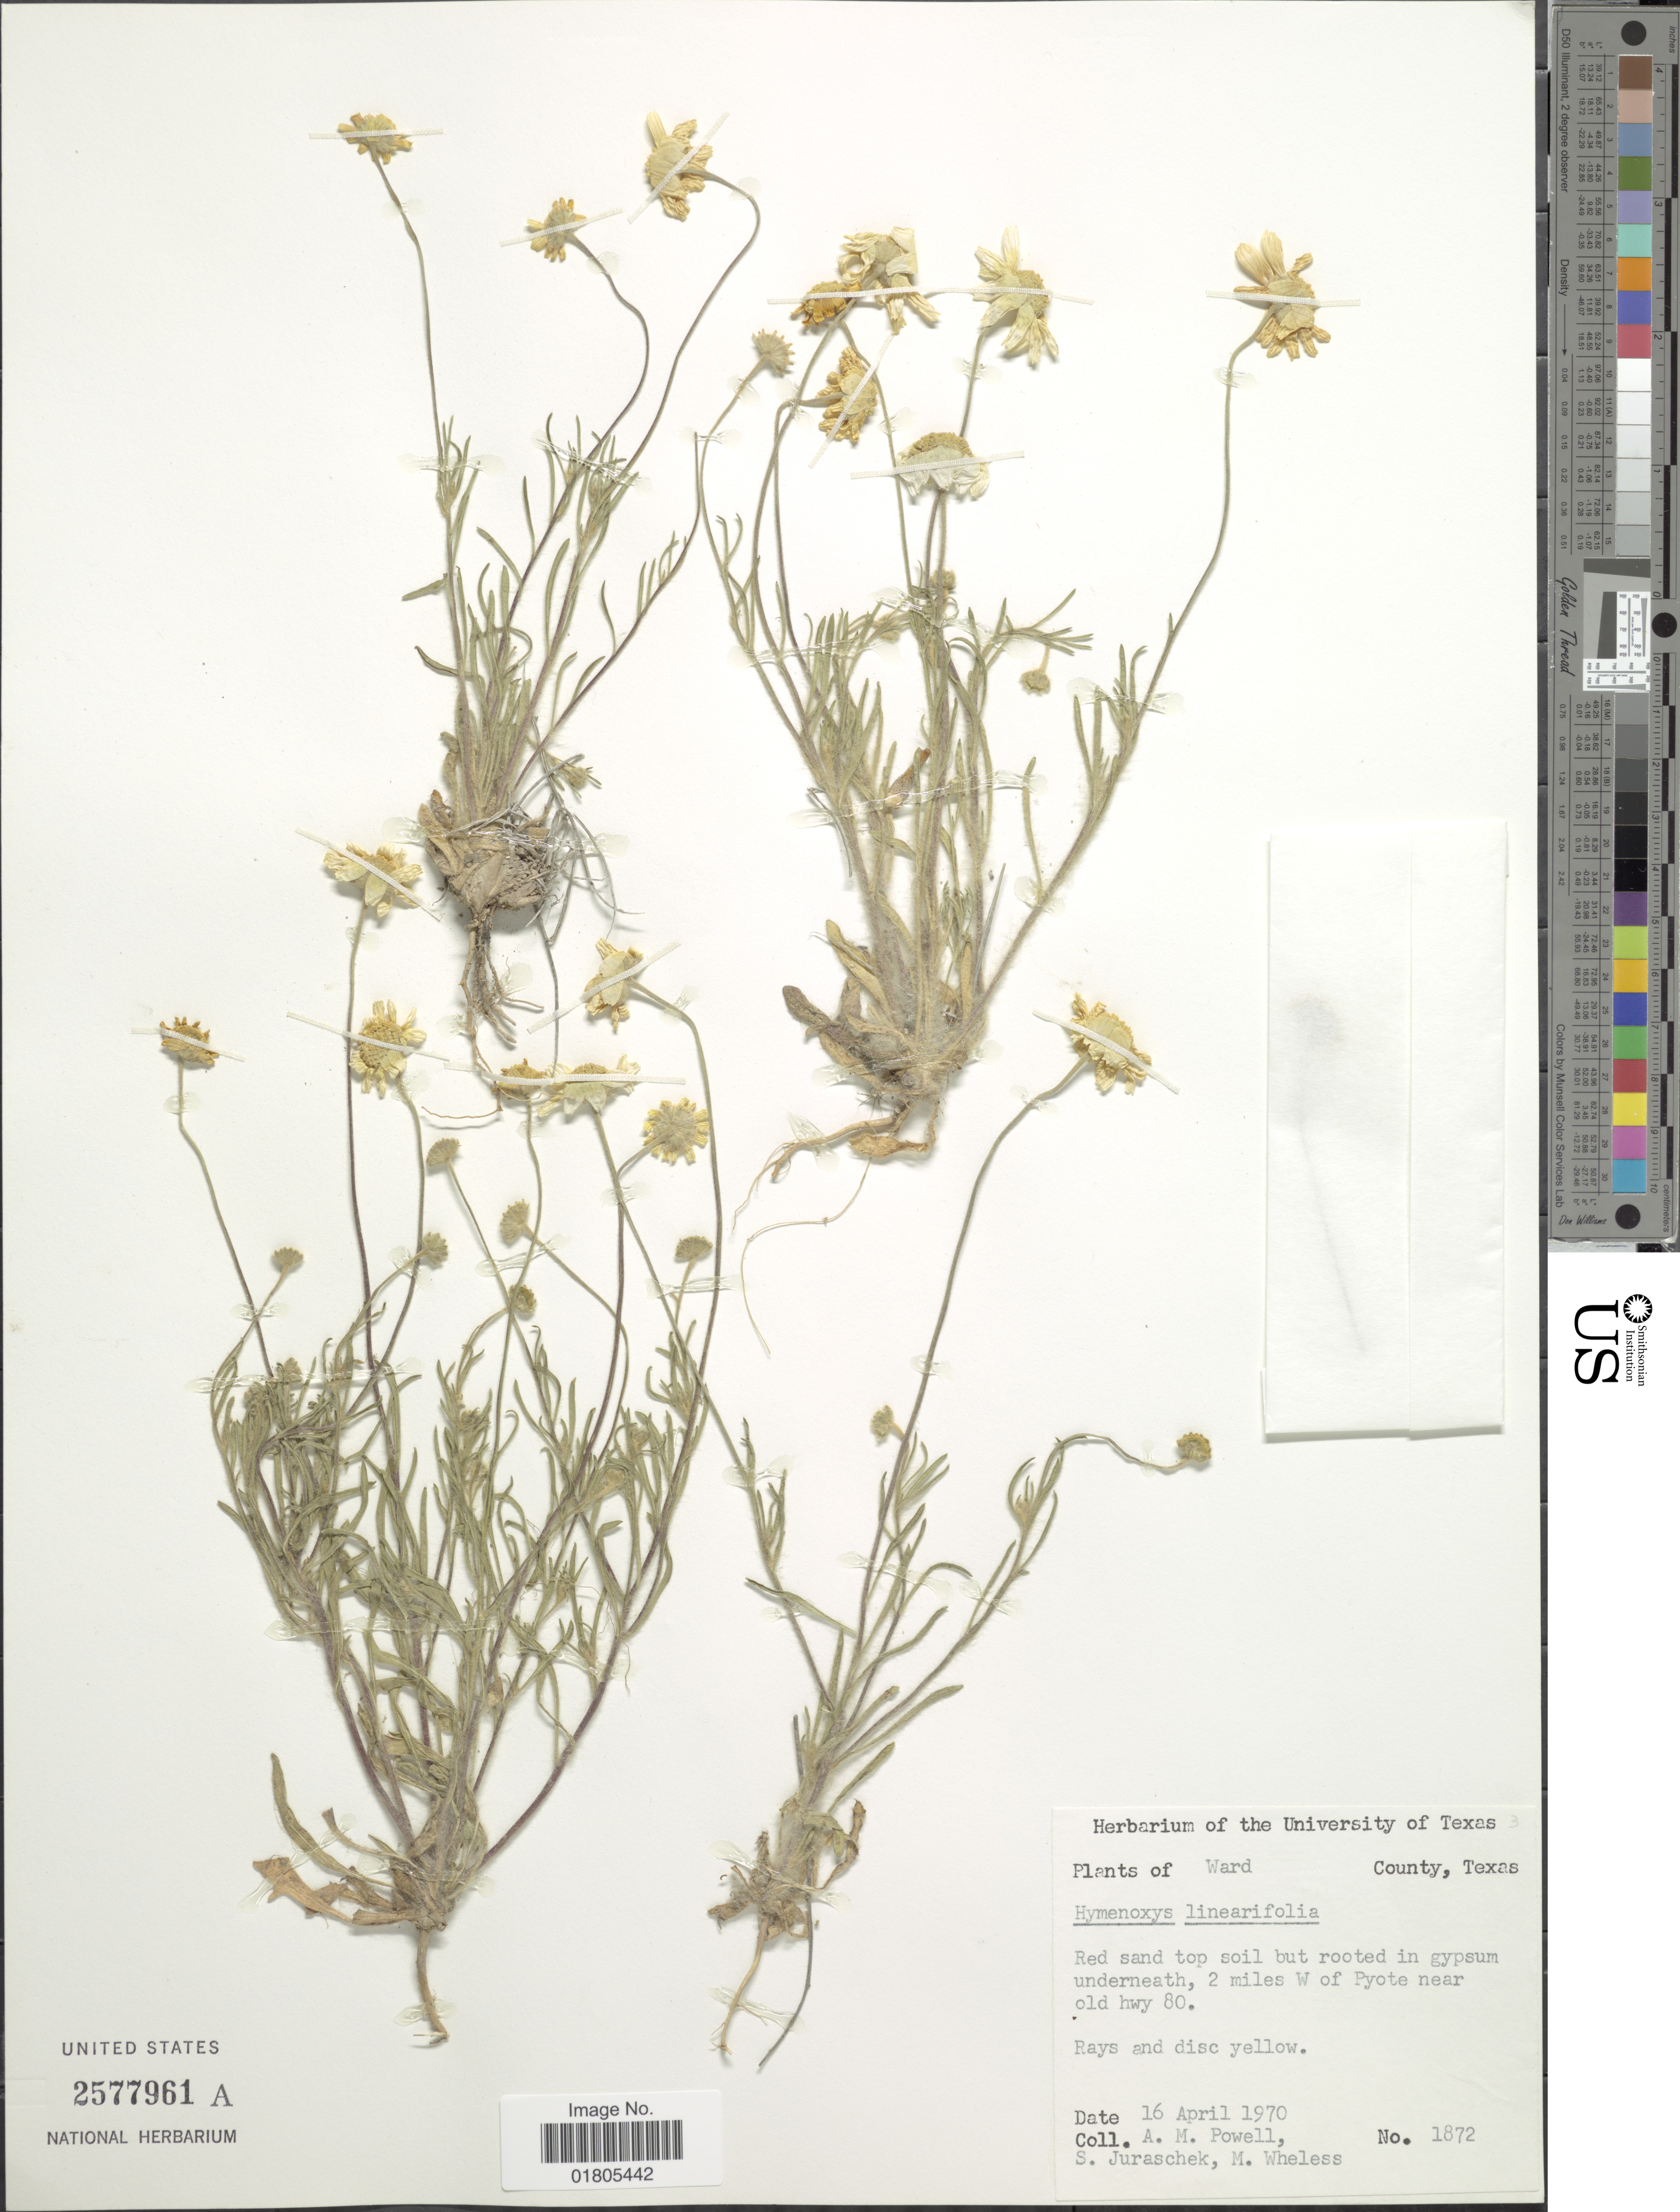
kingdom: Plantae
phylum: Tracheophyta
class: Magnoliopsida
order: Asterales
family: Asteraceae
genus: Actinea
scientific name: Actinea linearifolia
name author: (Hook.) Kuntze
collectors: A. M. Powell, S. Juraschek & M. Wheless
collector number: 1872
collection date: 1970-04-16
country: United States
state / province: Texas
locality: Ward County, Texas. 2 miles W of Pyote near old hwy 80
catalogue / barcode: US 2577961A